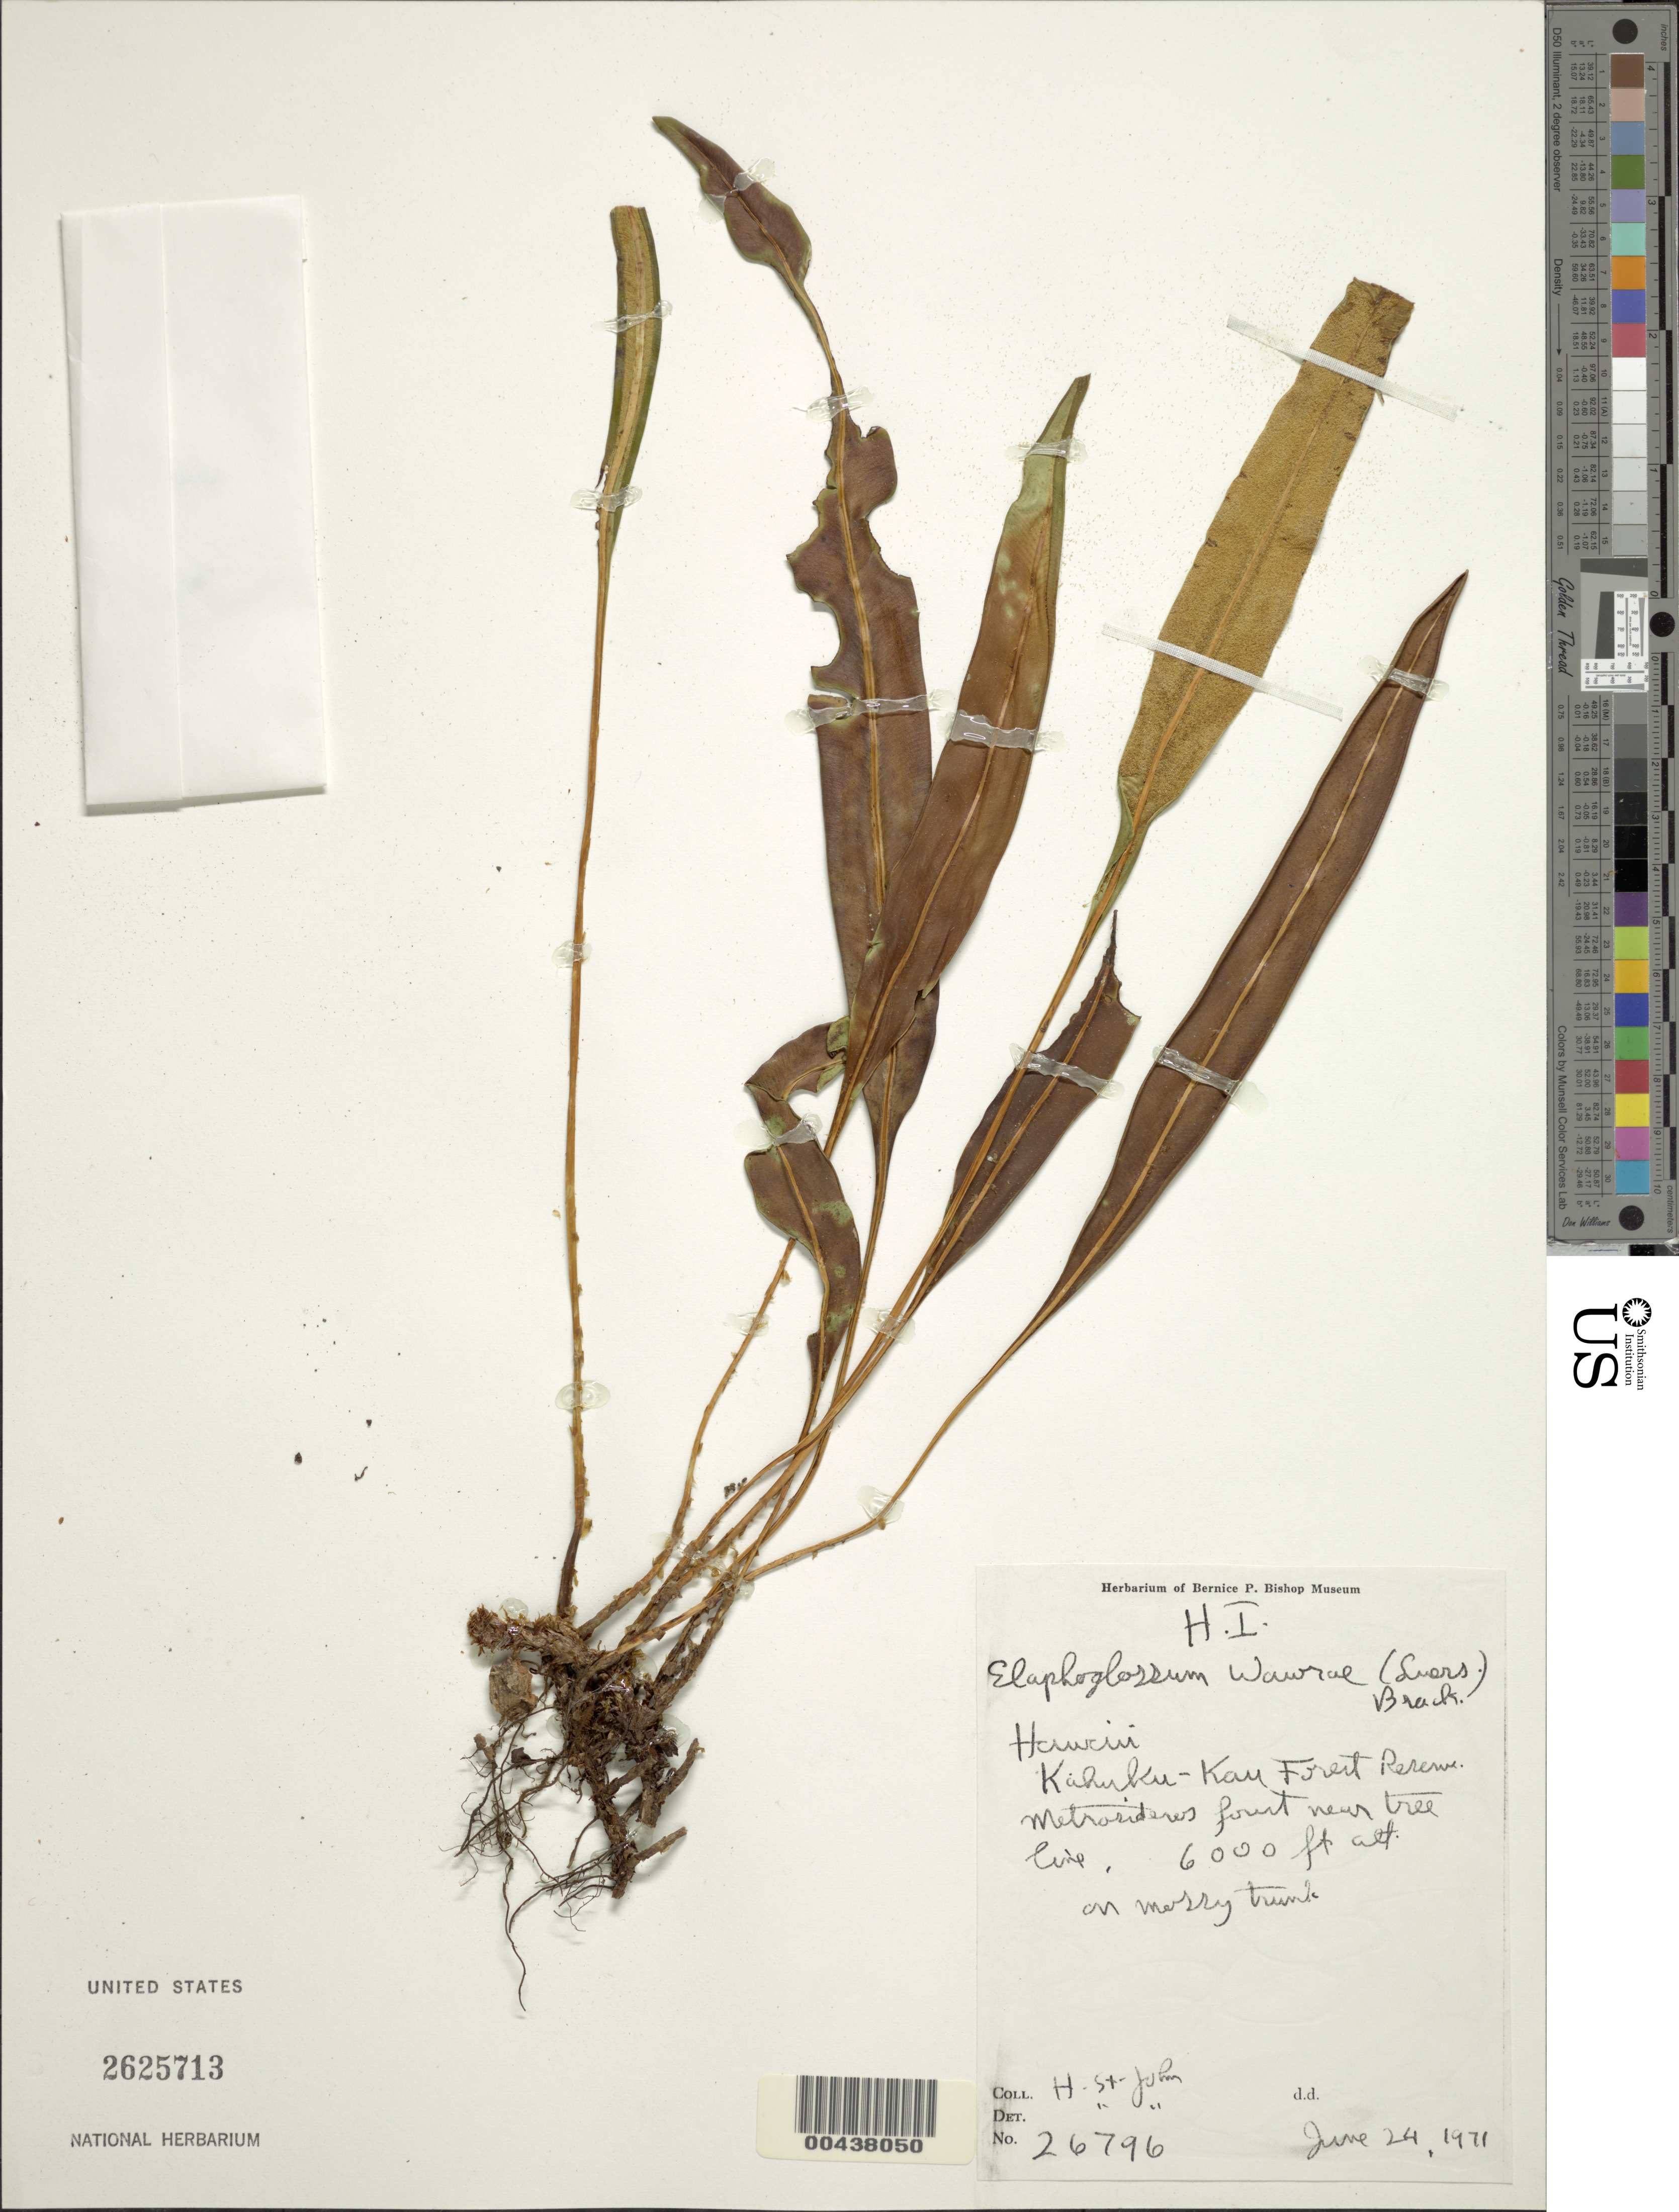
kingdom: Plantae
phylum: Tracheophyta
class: Polypodiopsida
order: Polypodiales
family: Dryopteridaceae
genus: Elaphoglossum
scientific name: Elaphoglossum wawrae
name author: (Luerss.) C. Chr.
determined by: St. John, H.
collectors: H. St. John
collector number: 26796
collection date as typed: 24 Jun 1971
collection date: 1971-06-24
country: United States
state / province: Hawaii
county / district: Hawaii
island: Hawaii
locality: Kahuku-Kau Forest Reserve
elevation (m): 1829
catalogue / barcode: US 2625713